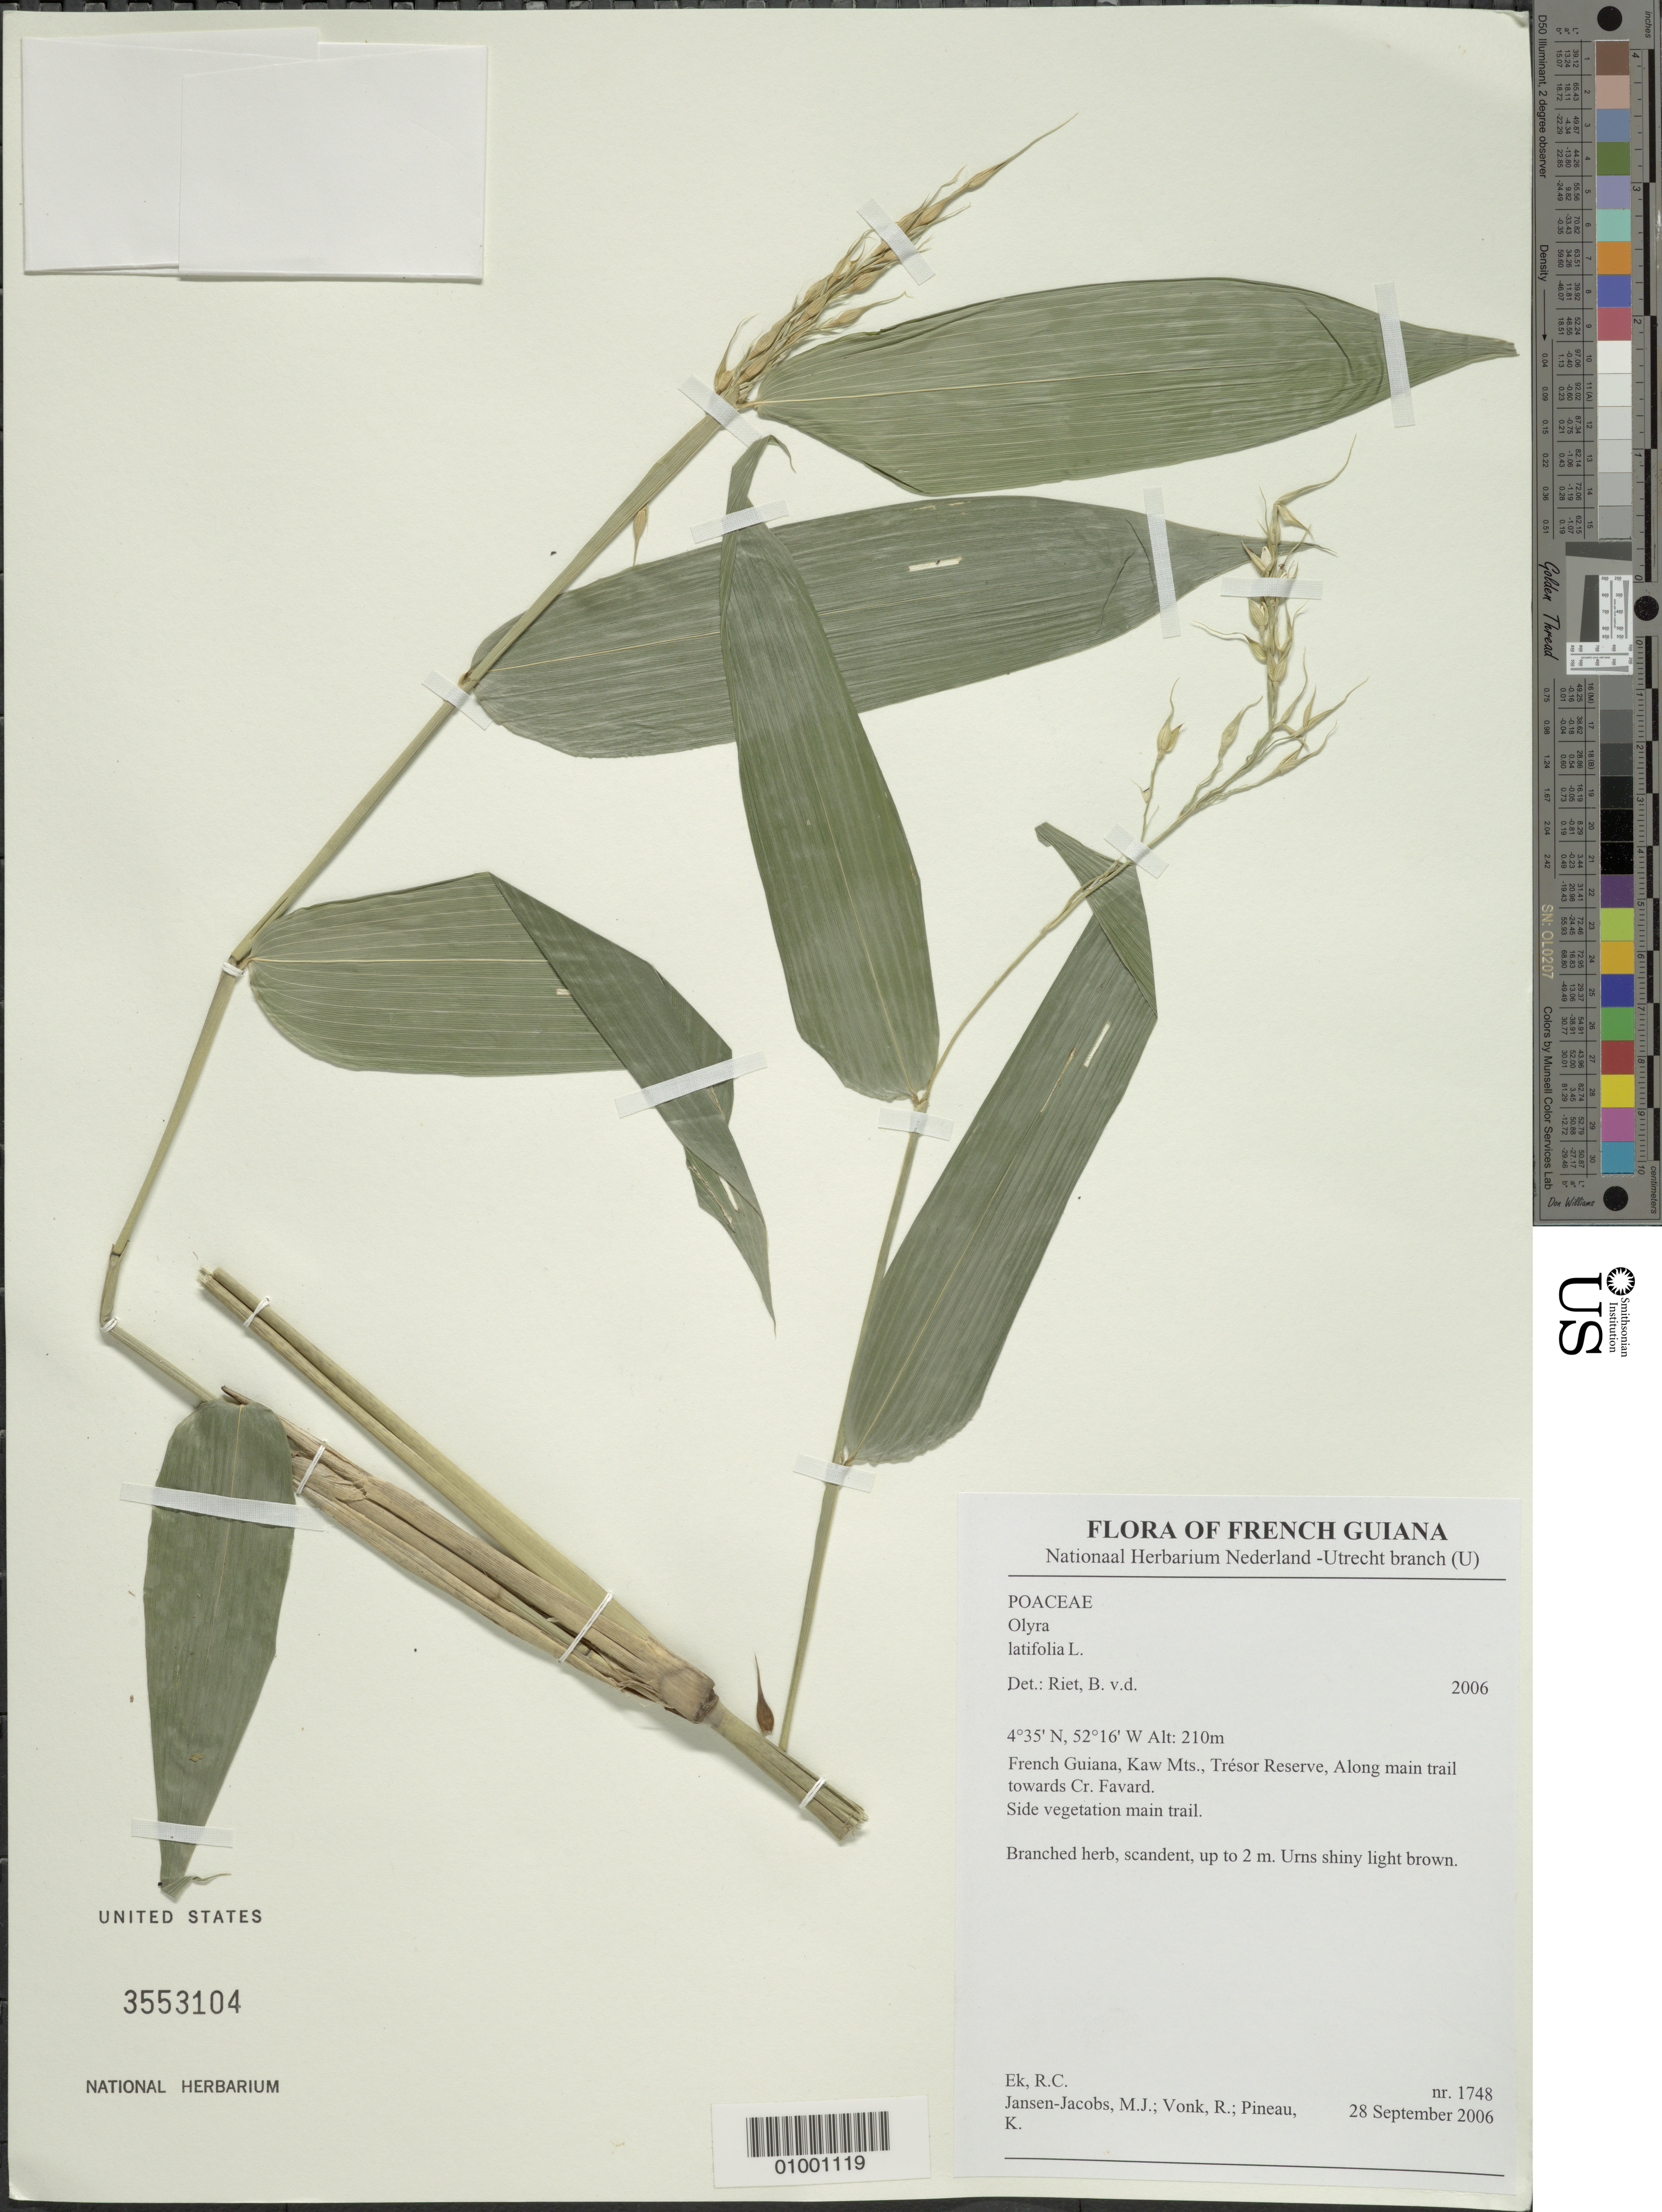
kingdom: Plantae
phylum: Tracheophyta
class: Liliopsida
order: Poales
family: Poaceae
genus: Olyra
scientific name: Olyra latifolia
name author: L.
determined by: Riet, B. P. van de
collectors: R. C. Ek, M. J. Jansen-Jacobs, R. Vonk & K. Pineau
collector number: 1748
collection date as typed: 28-Sep-06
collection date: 2006-09-28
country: French Guiana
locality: Kaw Mts., Trésor Reserve, along main trail towards Cr. Favard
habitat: Side vegetation, main trail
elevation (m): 210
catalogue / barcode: US 3553104